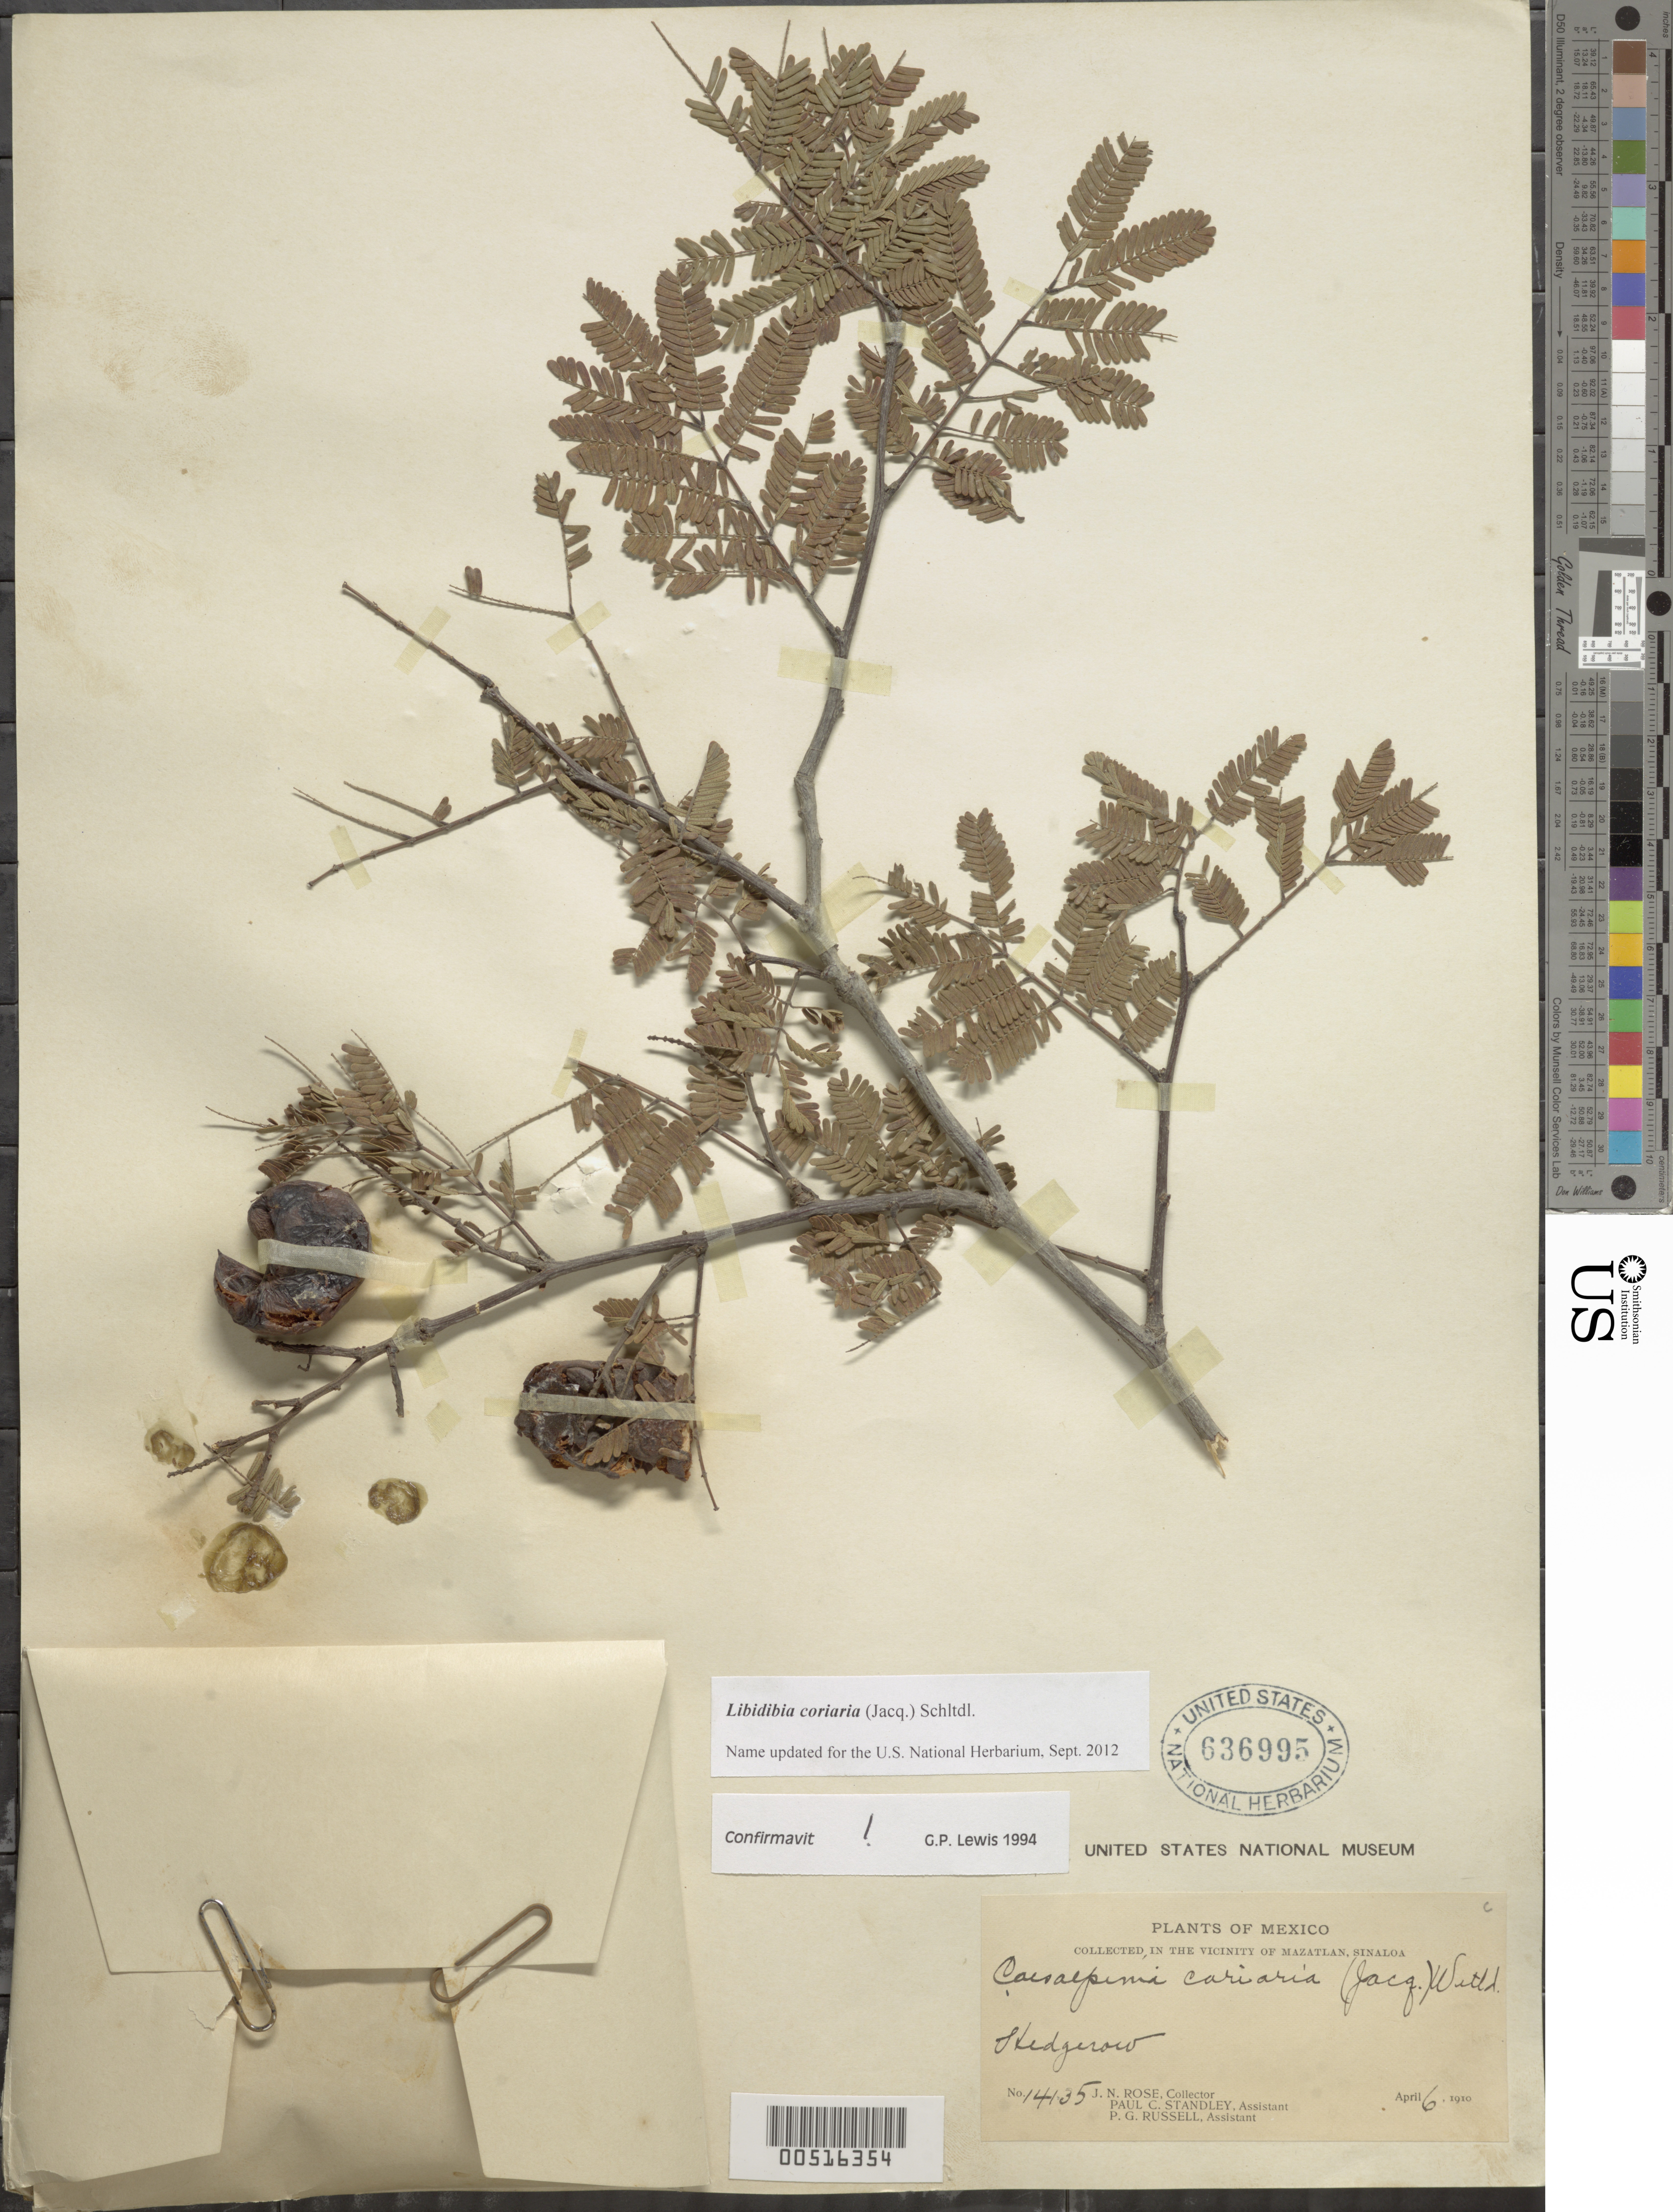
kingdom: Plantae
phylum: Tracheophyta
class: Magnoliopsida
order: Fabales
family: Fabaceae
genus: Libidibia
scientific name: Libidibia coriaria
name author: (Jacq.) Schltdl.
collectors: J. N. Rose, P. C. Standley & P. G. Russell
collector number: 14135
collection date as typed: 06 Apr 1910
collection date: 1910-04-06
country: Mexico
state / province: Sinaloa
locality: Mazatlan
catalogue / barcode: US 636995